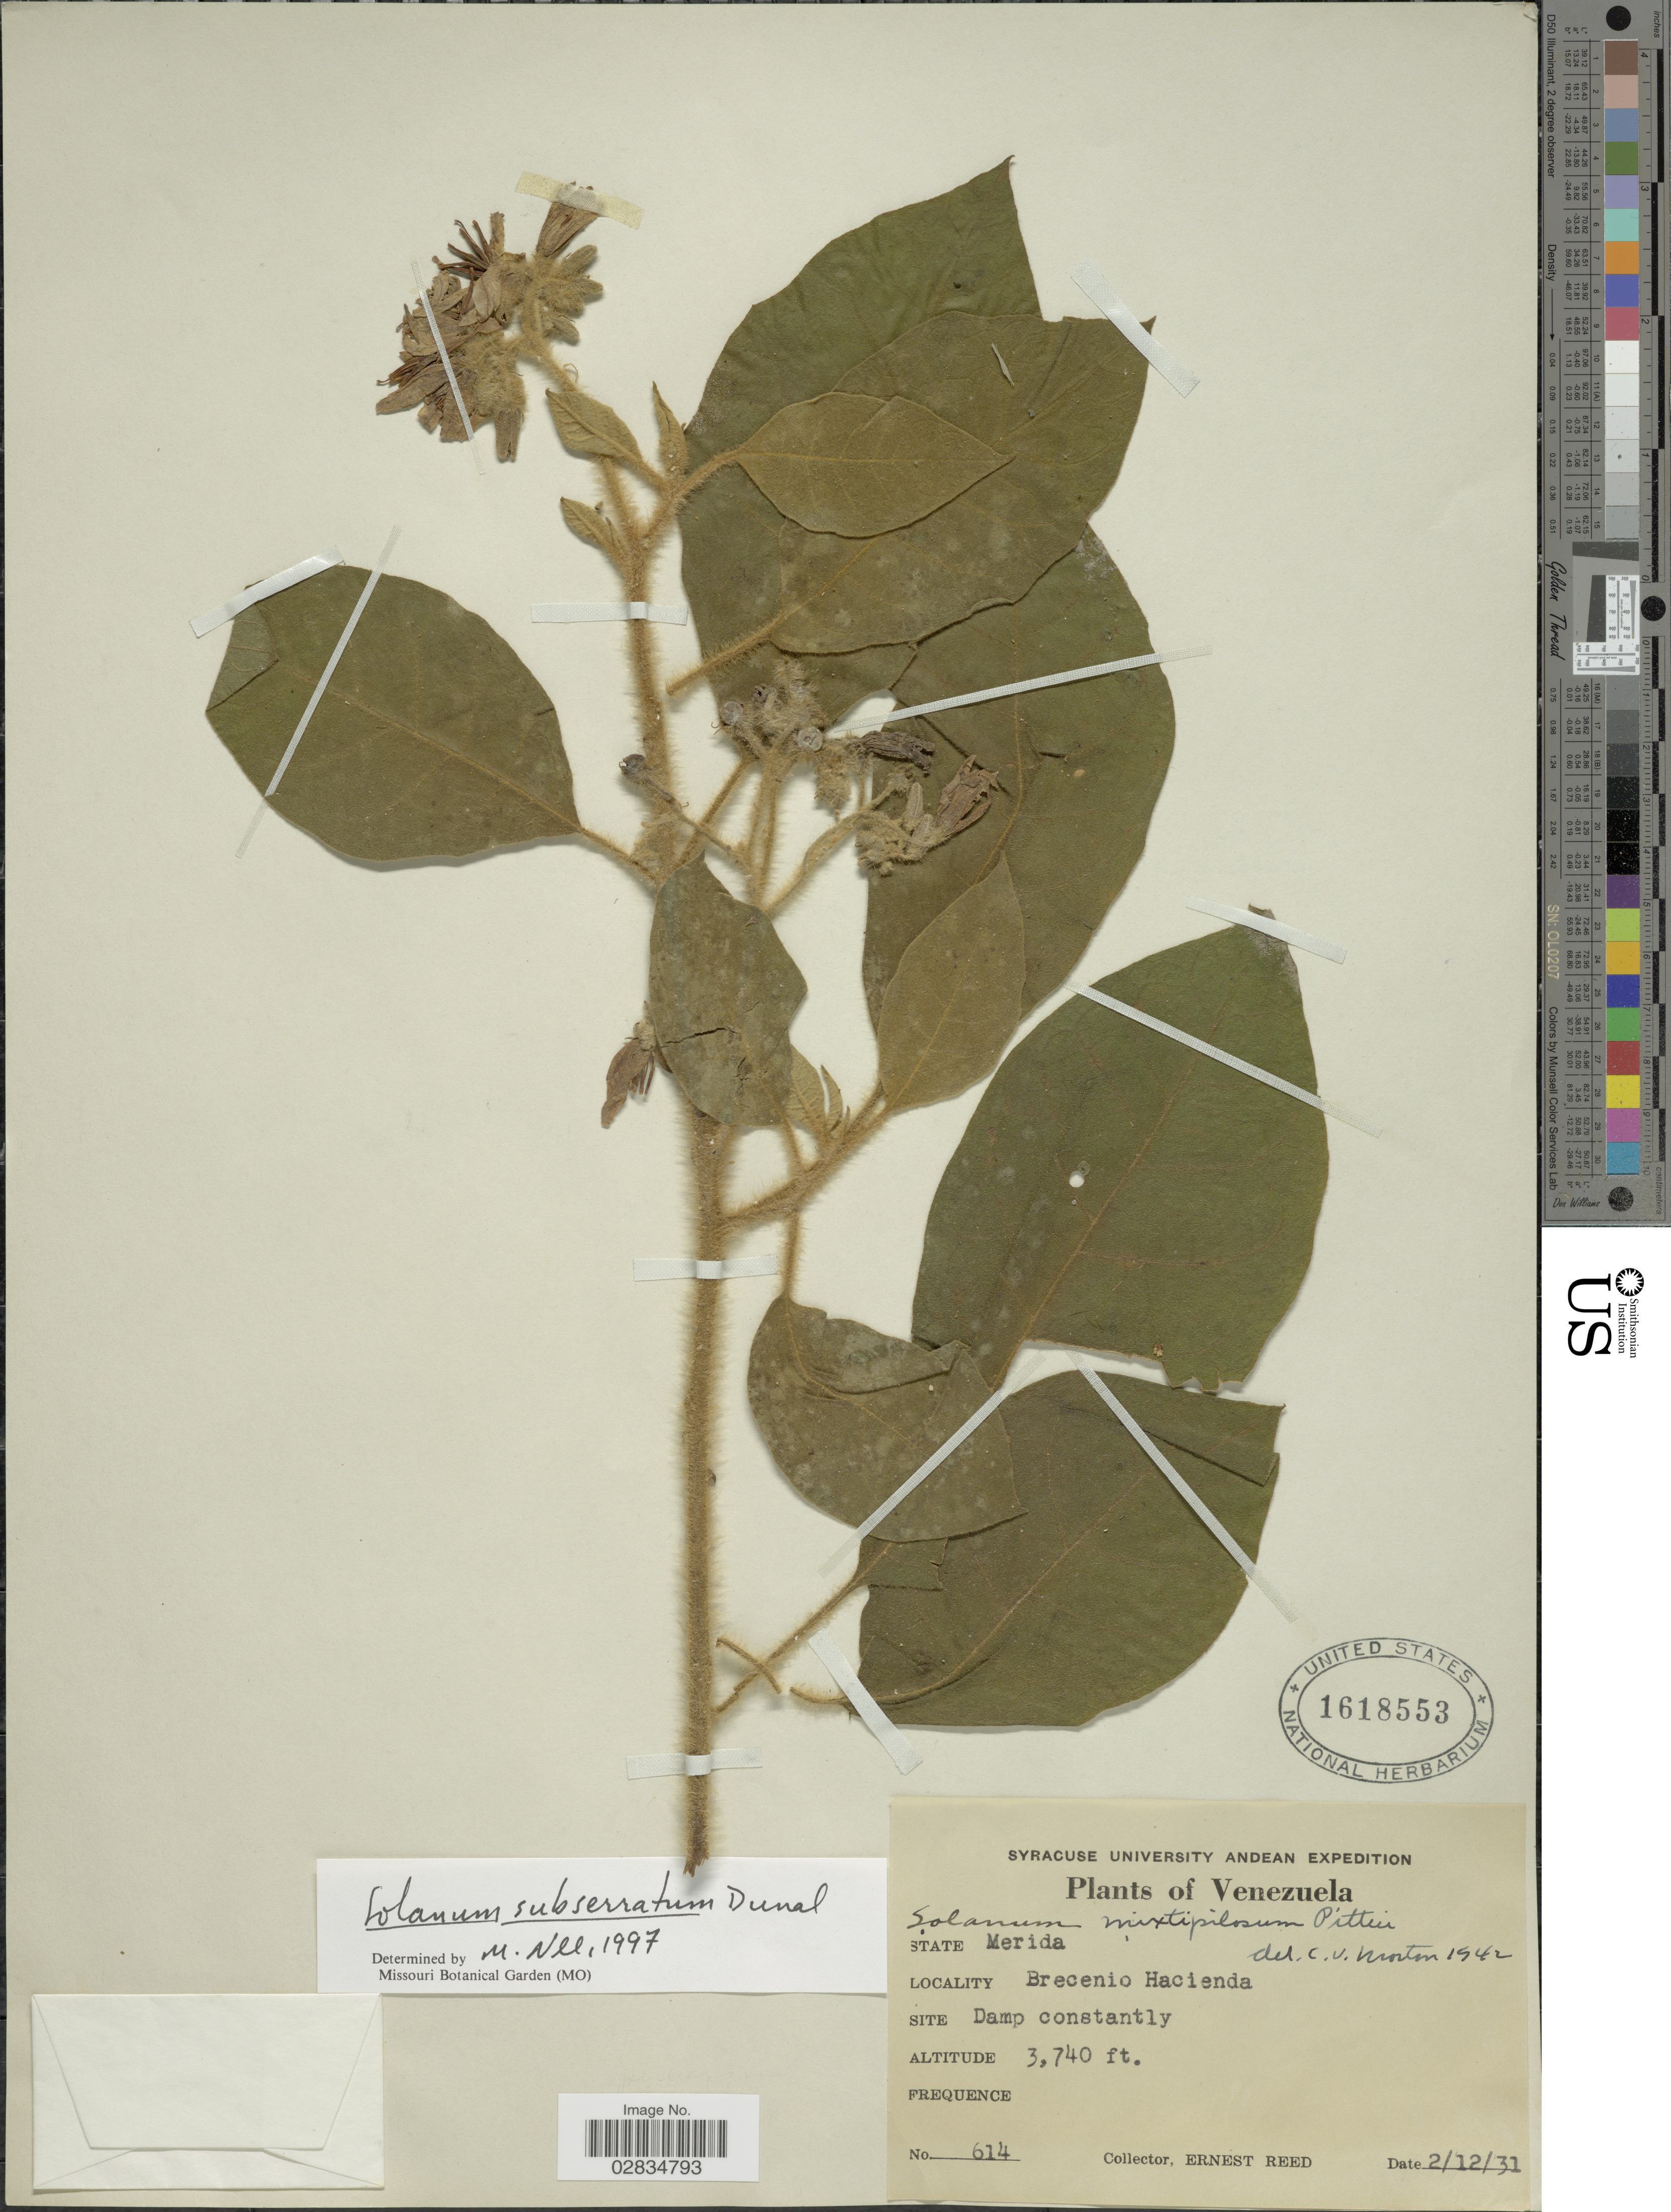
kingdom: Plantae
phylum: Tracheophyta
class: Magnoliopsida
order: Solanales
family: Solanaceae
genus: Solanum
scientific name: Solanum subserratum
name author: Dunal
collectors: E. Reed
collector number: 614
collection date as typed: Transcribed d/m/y: 2/12/31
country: Venezuela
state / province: Mérida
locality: Brecenio Hacienda.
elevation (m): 1140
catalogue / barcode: US 1618553